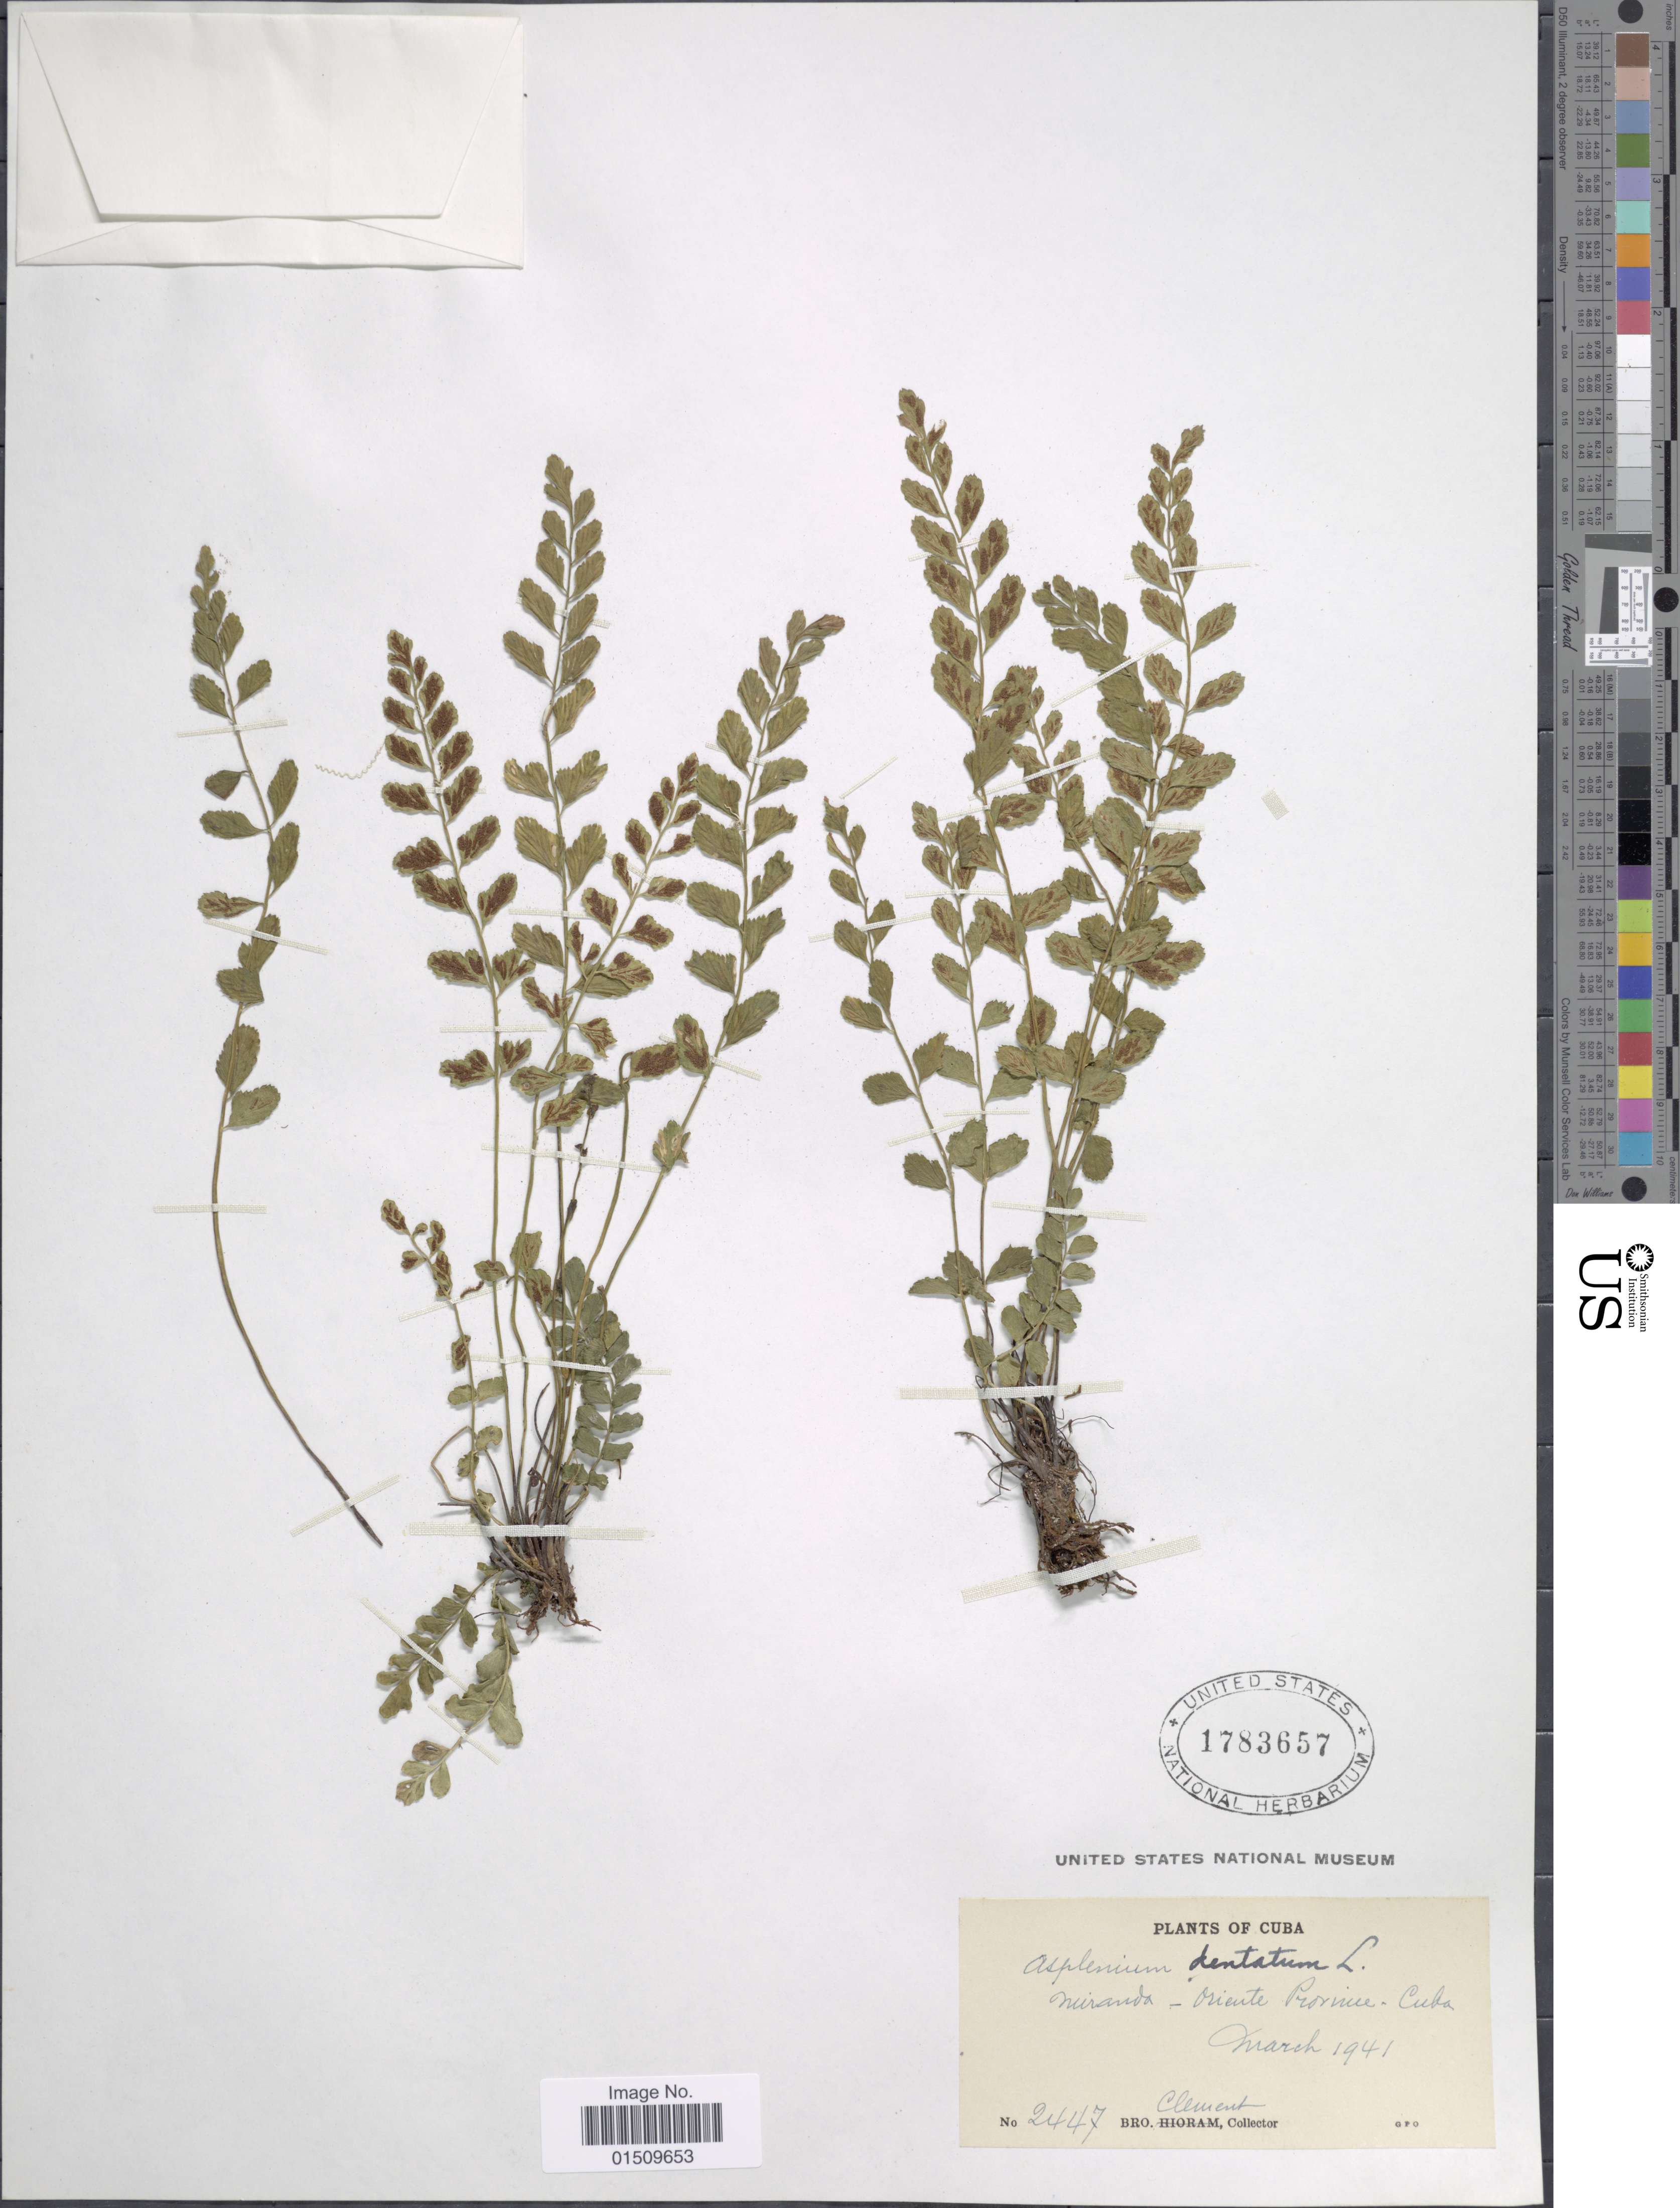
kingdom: Plantae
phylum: Tracheophyta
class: Polypodiopsida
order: Polypodiales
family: Aspleniaceae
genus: Asplenium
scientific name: Asplenium trichomanes-dentatum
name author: L.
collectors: B. Clement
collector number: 2447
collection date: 1941-03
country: Cuba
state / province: Oriente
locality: Miranda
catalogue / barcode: US 1783657